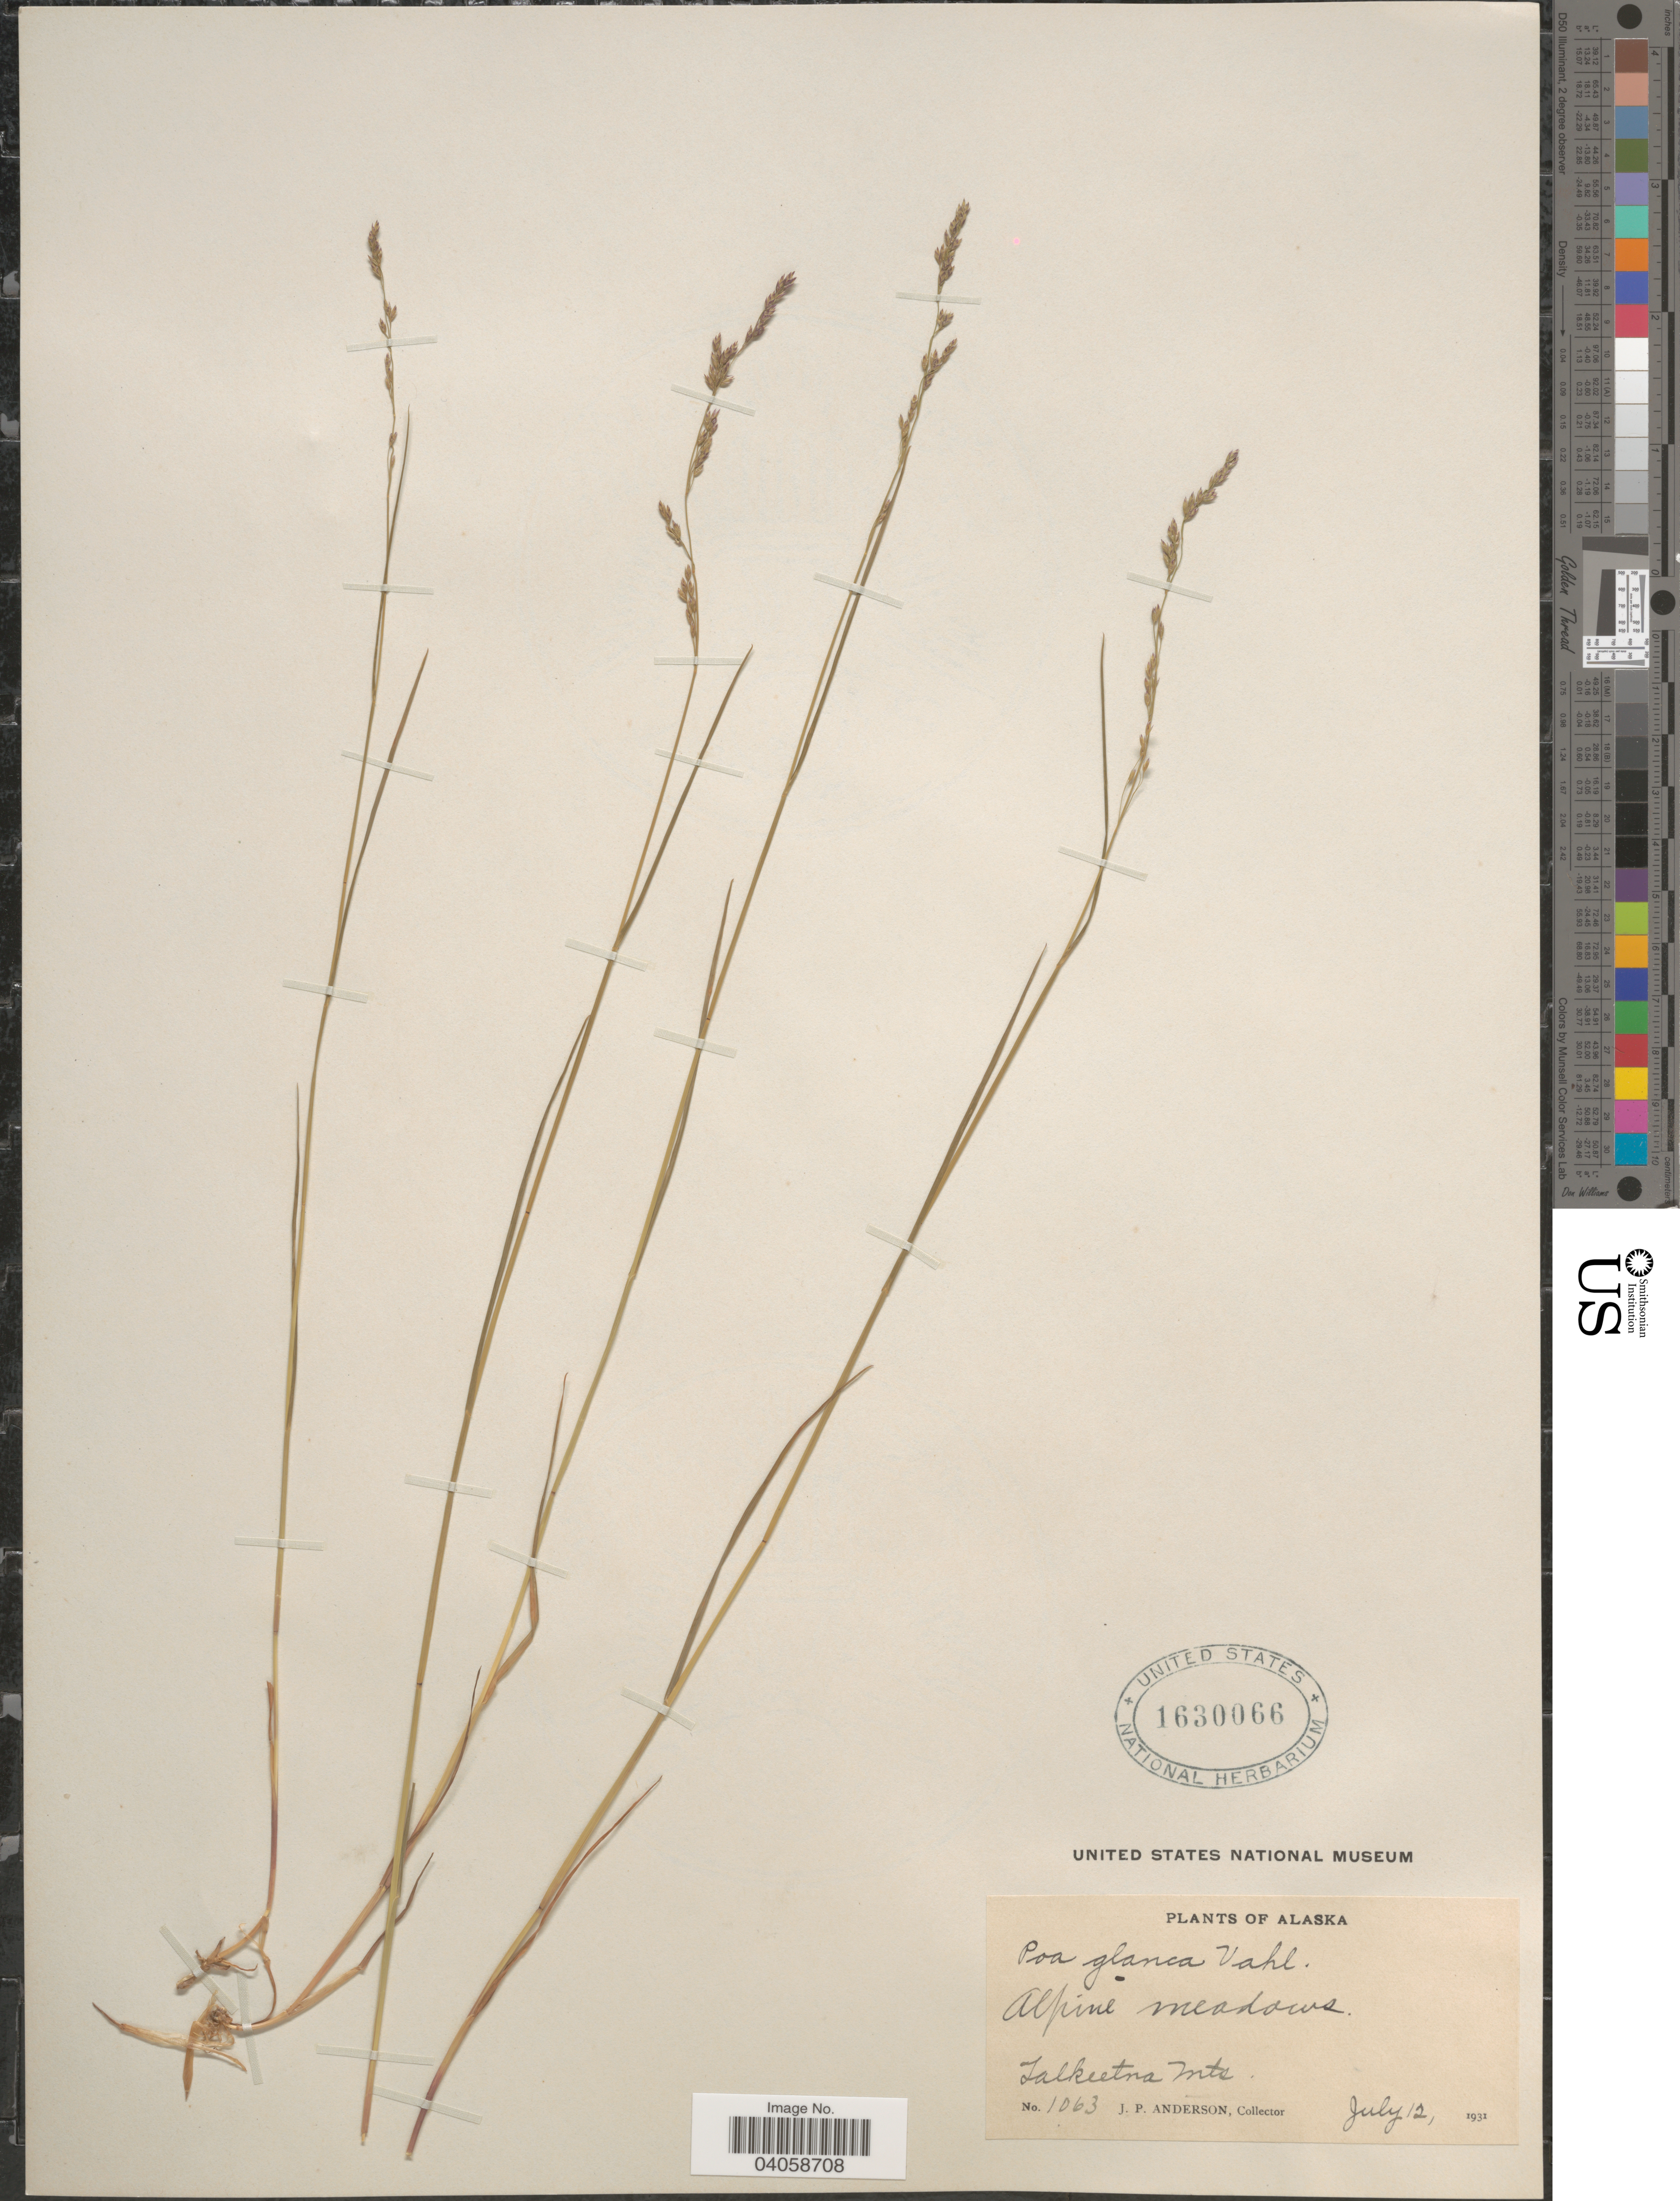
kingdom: Plantae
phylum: Tracheophyta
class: Liliopsida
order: Poales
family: Poaceae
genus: Poa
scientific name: Poa glauca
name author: Vahl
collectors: J. P. Anderson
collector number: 1063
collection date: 1931-07-12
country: United States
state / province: Alaska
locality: Alpine meadows. Talkeetna Mts.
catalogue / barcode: US 1630066